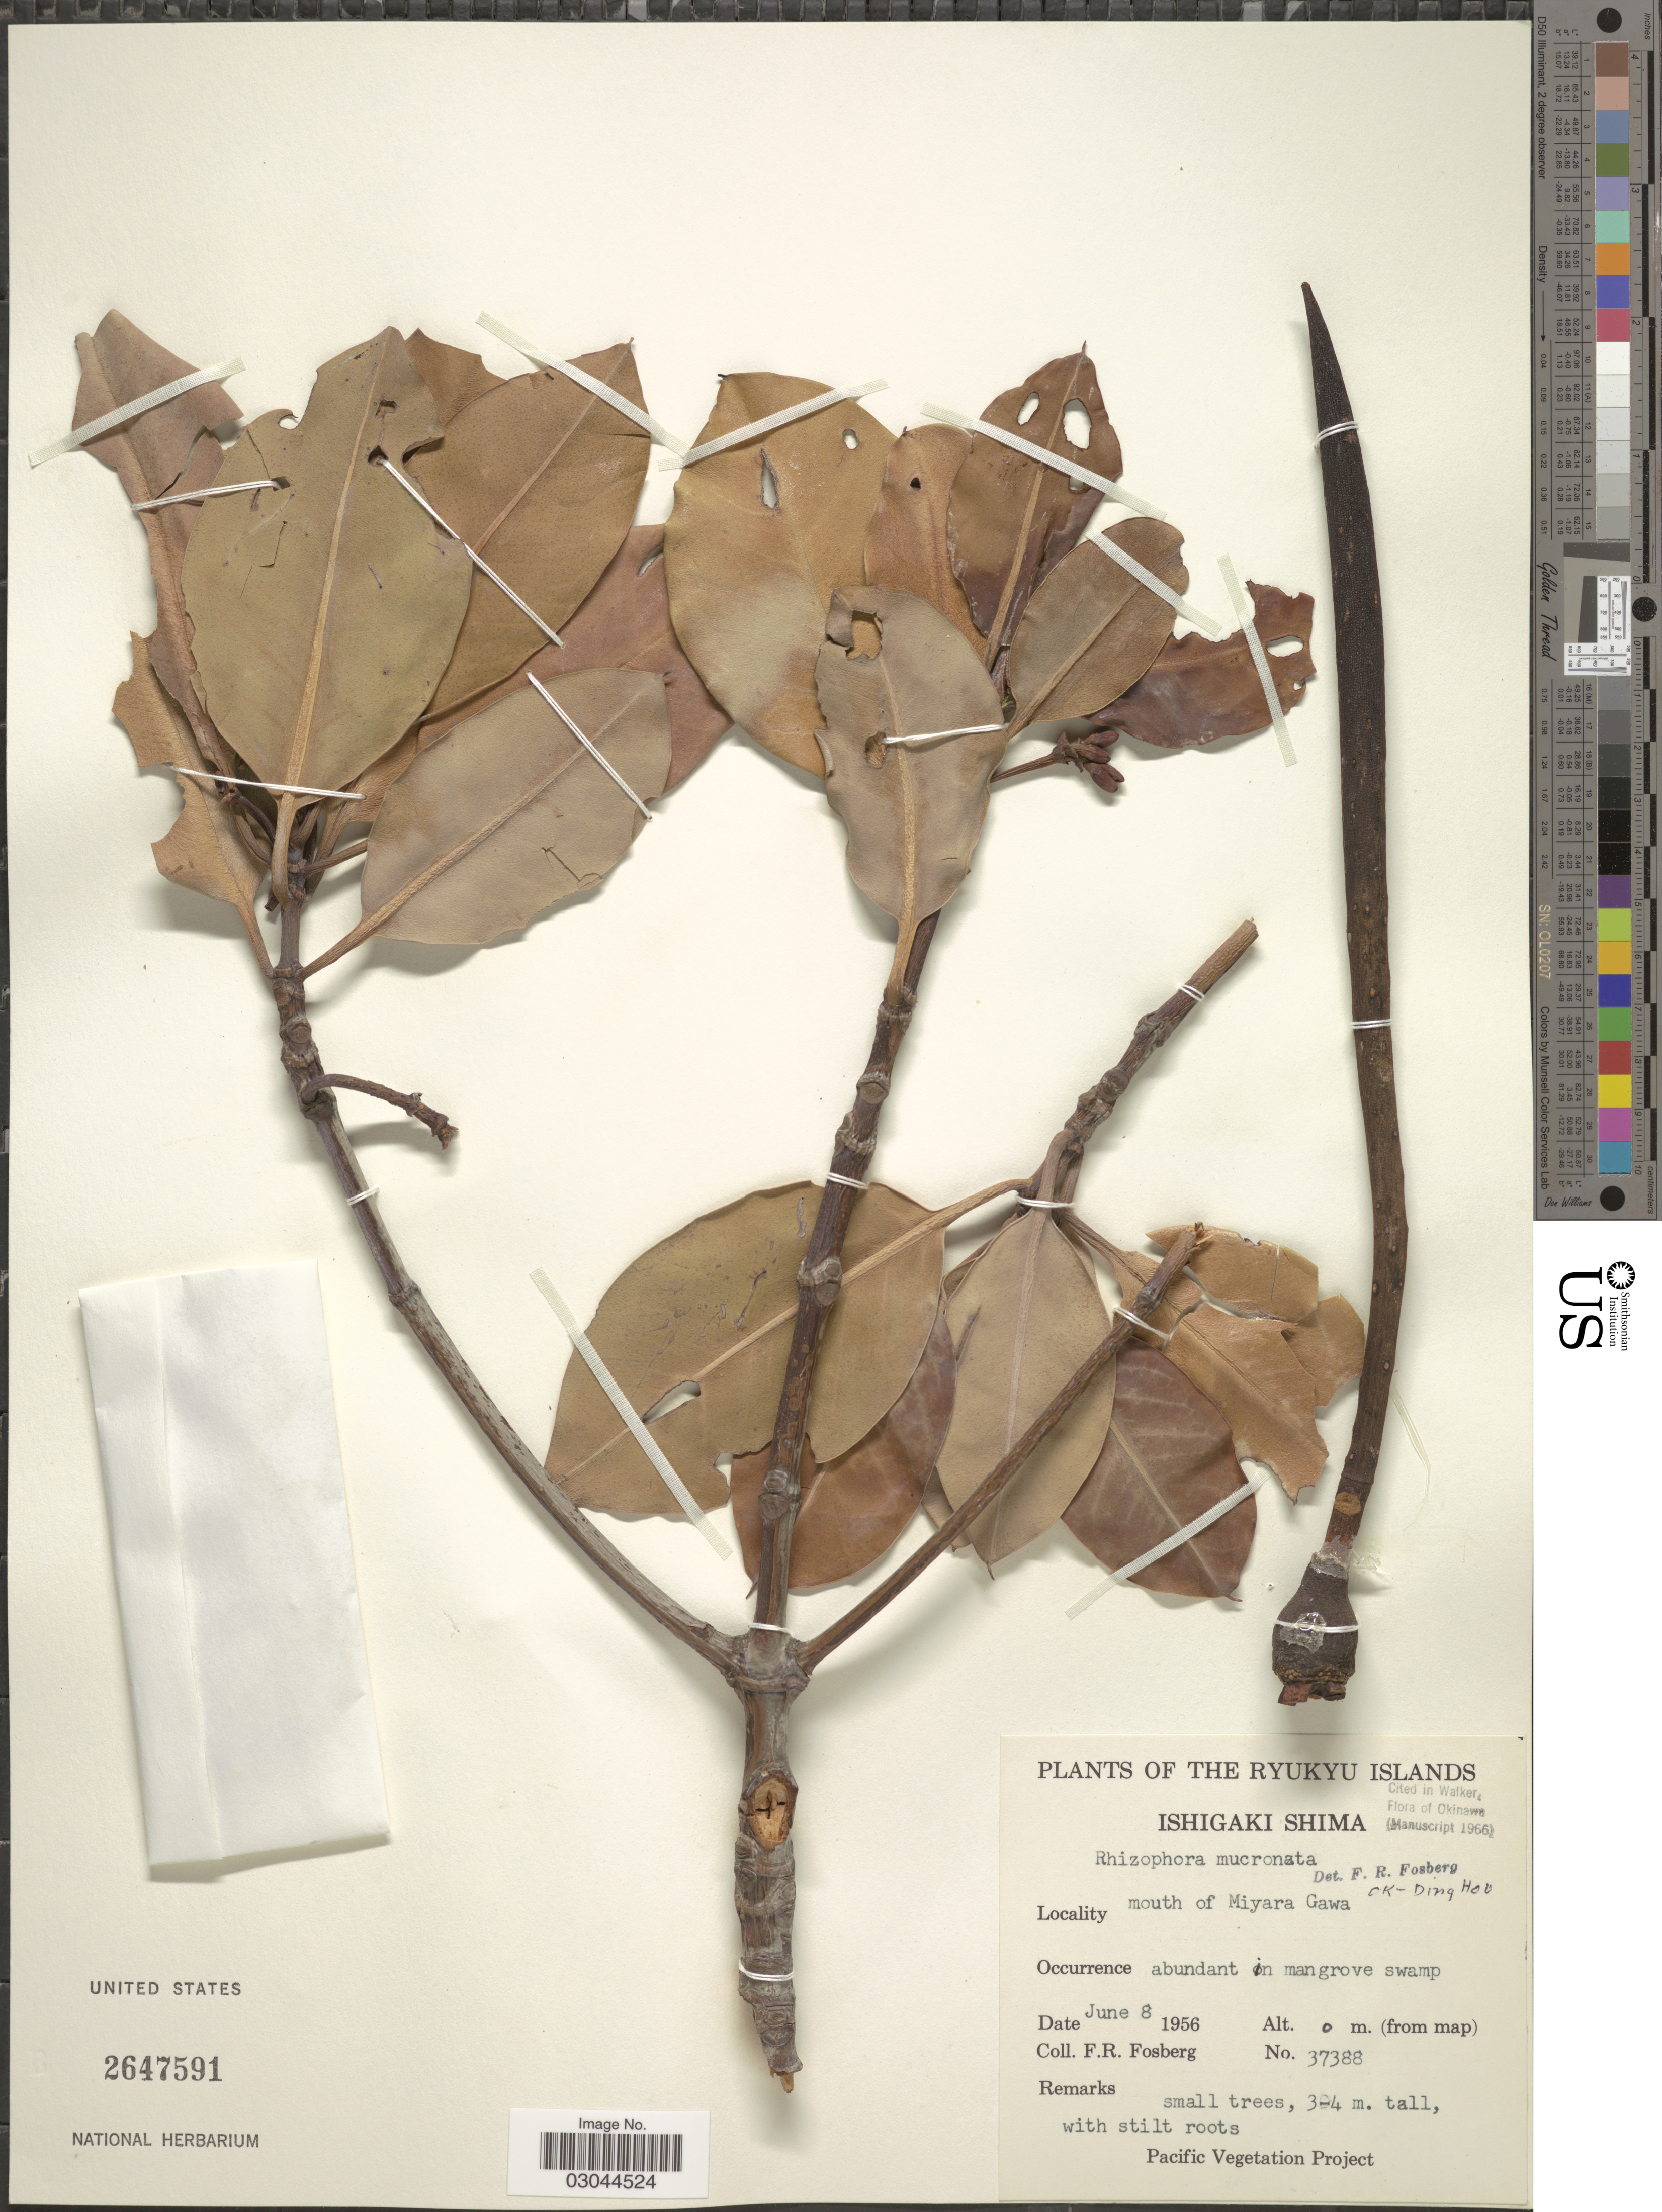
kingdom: Plantae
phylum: Tracheophyta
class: Magnoliopsida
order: Malpighiales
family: Rhizophoraceae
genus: Rhizophora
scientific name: Rhizophora mucronata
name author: Lam.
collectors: F. R. Fosberg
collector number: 37388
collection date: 1956-06-08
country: Japan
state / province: Okinawa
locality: The Ryukyu Islands. Ishigaki Shima, mouth of Miyara Gawa, abundant in mangrove swamp.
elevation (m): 0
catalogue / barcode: US 2647591